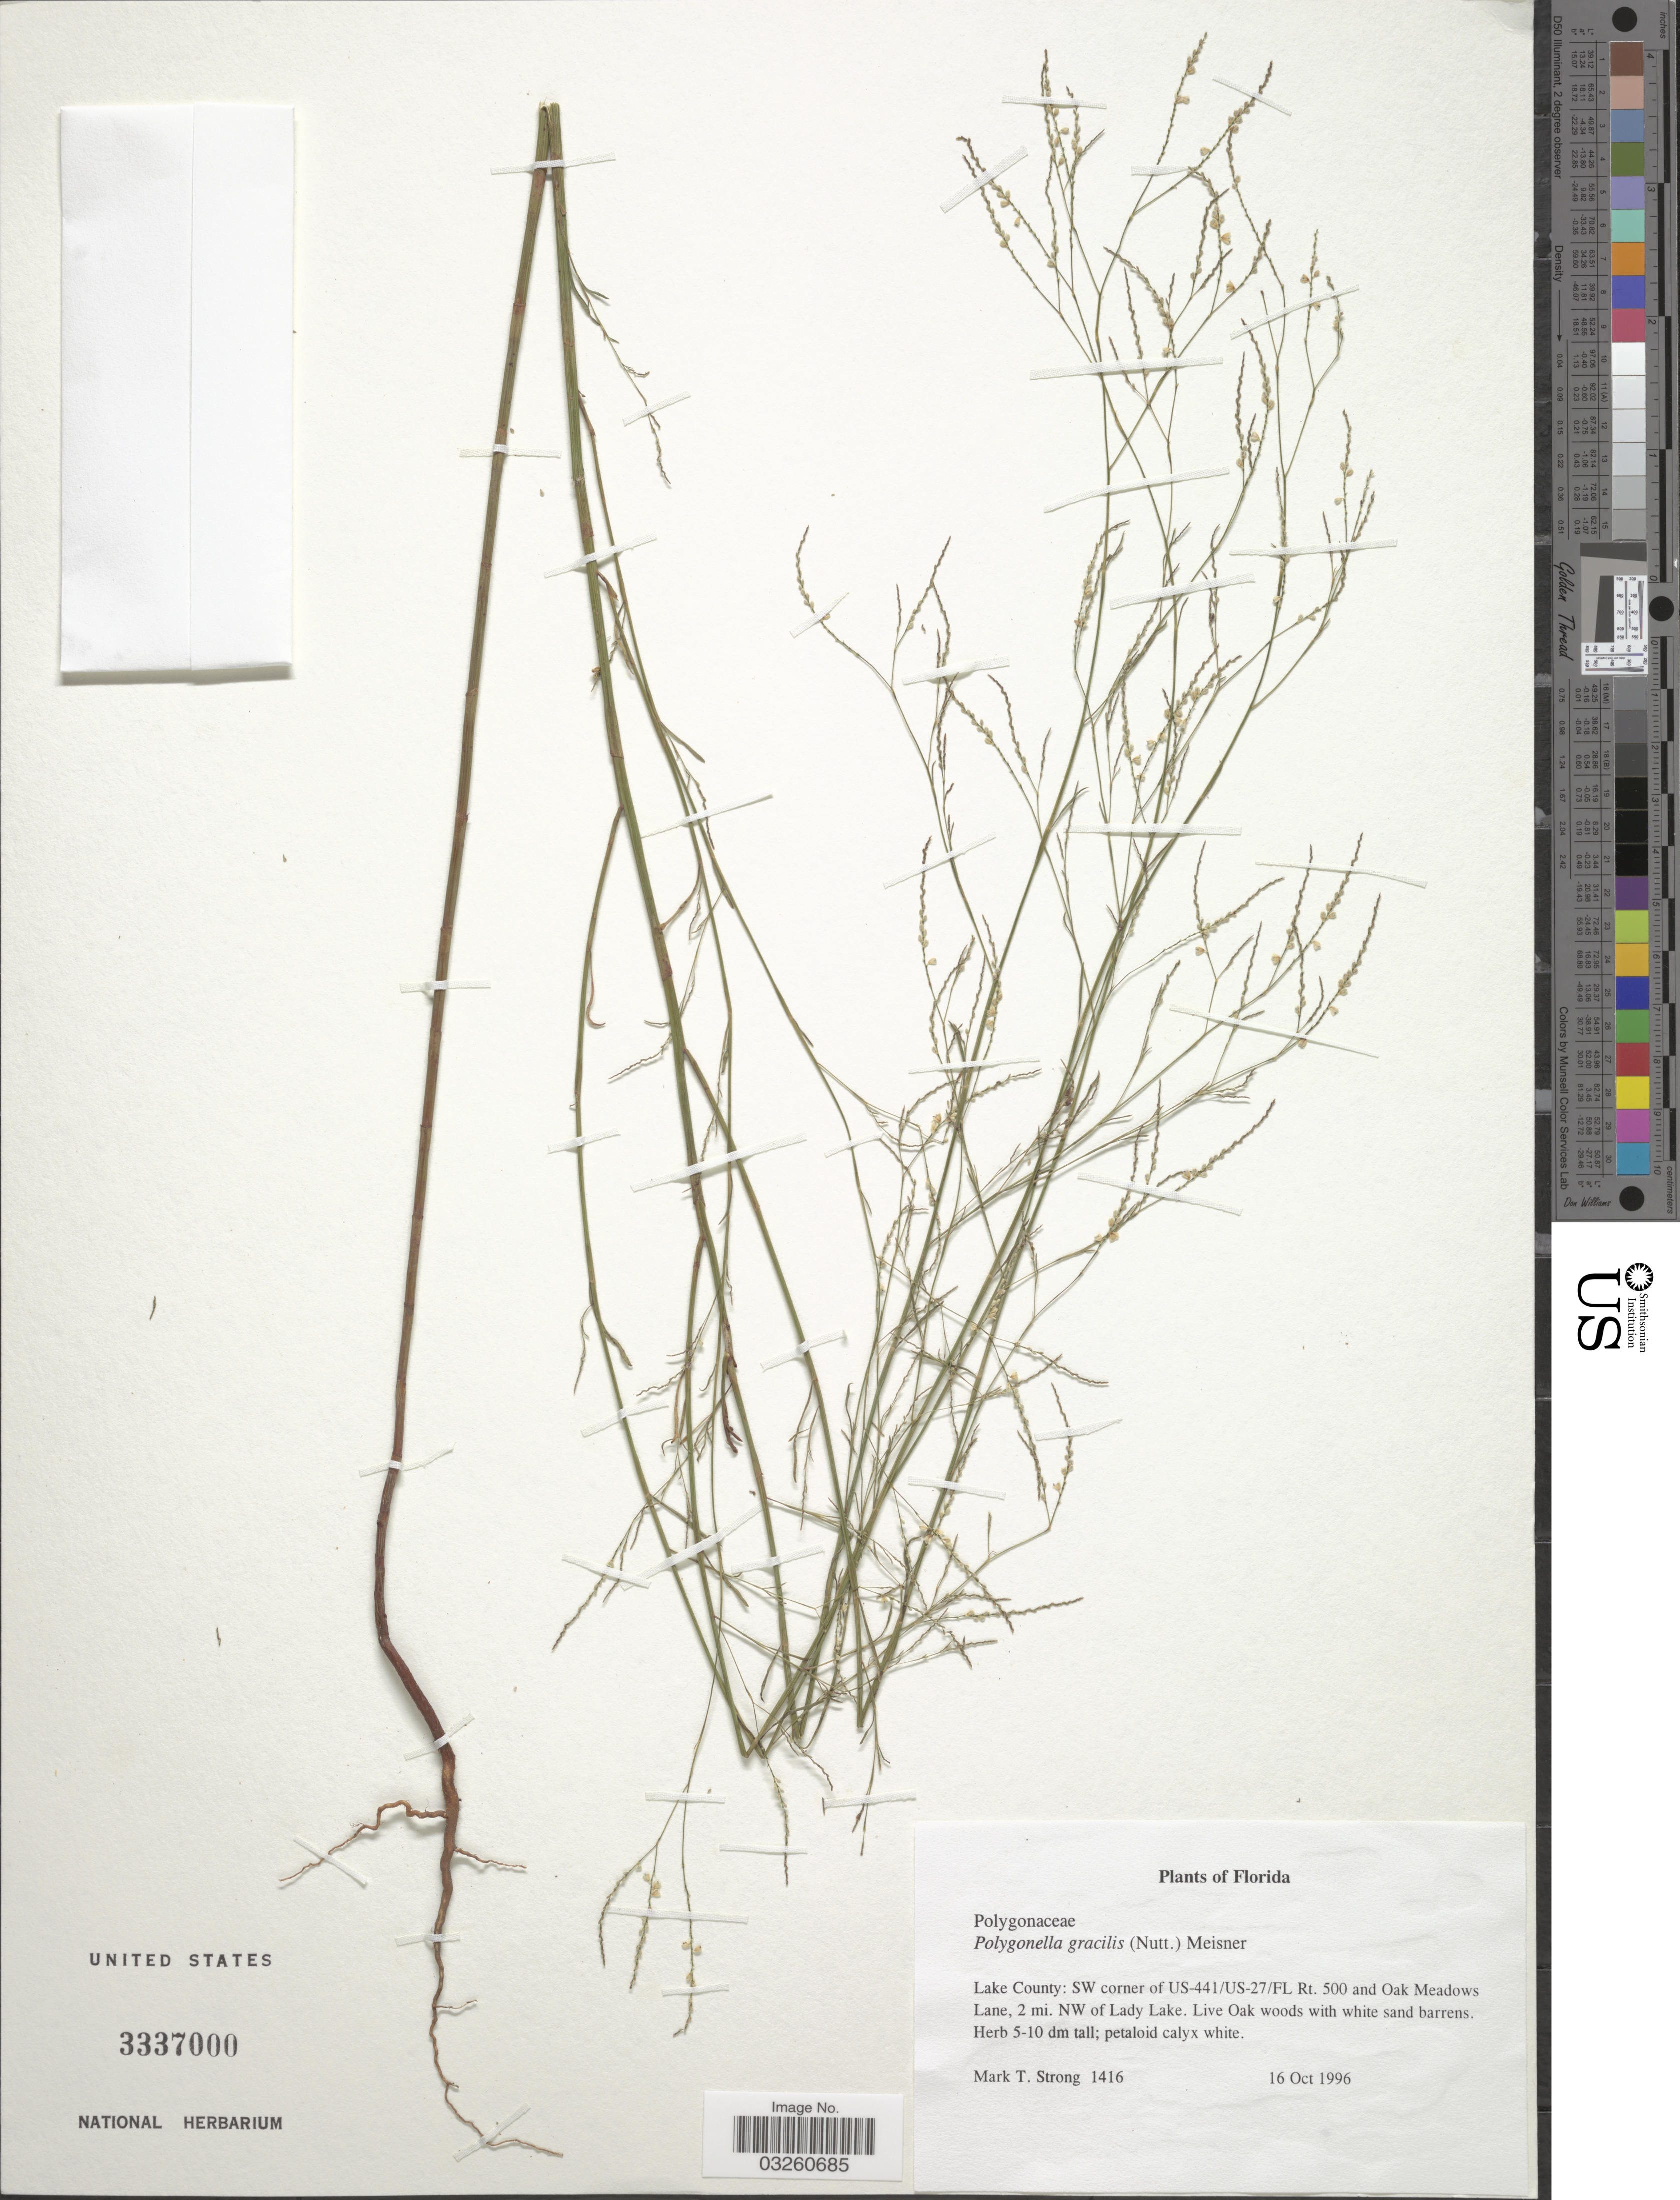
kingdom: Plantae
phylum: Tracheophyta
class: Magnoliopsida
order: Caryophyllales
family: Polygonaceae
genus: Polygonella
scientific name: Polygonella gracilis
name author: (Nutt.) Meisn.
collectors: M. T. Strong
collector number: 1416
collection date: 1996-10-16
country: United States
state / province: Florida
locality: Lake County: SW corner of US-441/US-27/FL Rt. 500 and Oak Meadows Lane, 2 mi. NW of Lady Lake.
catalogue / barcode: US 3337000